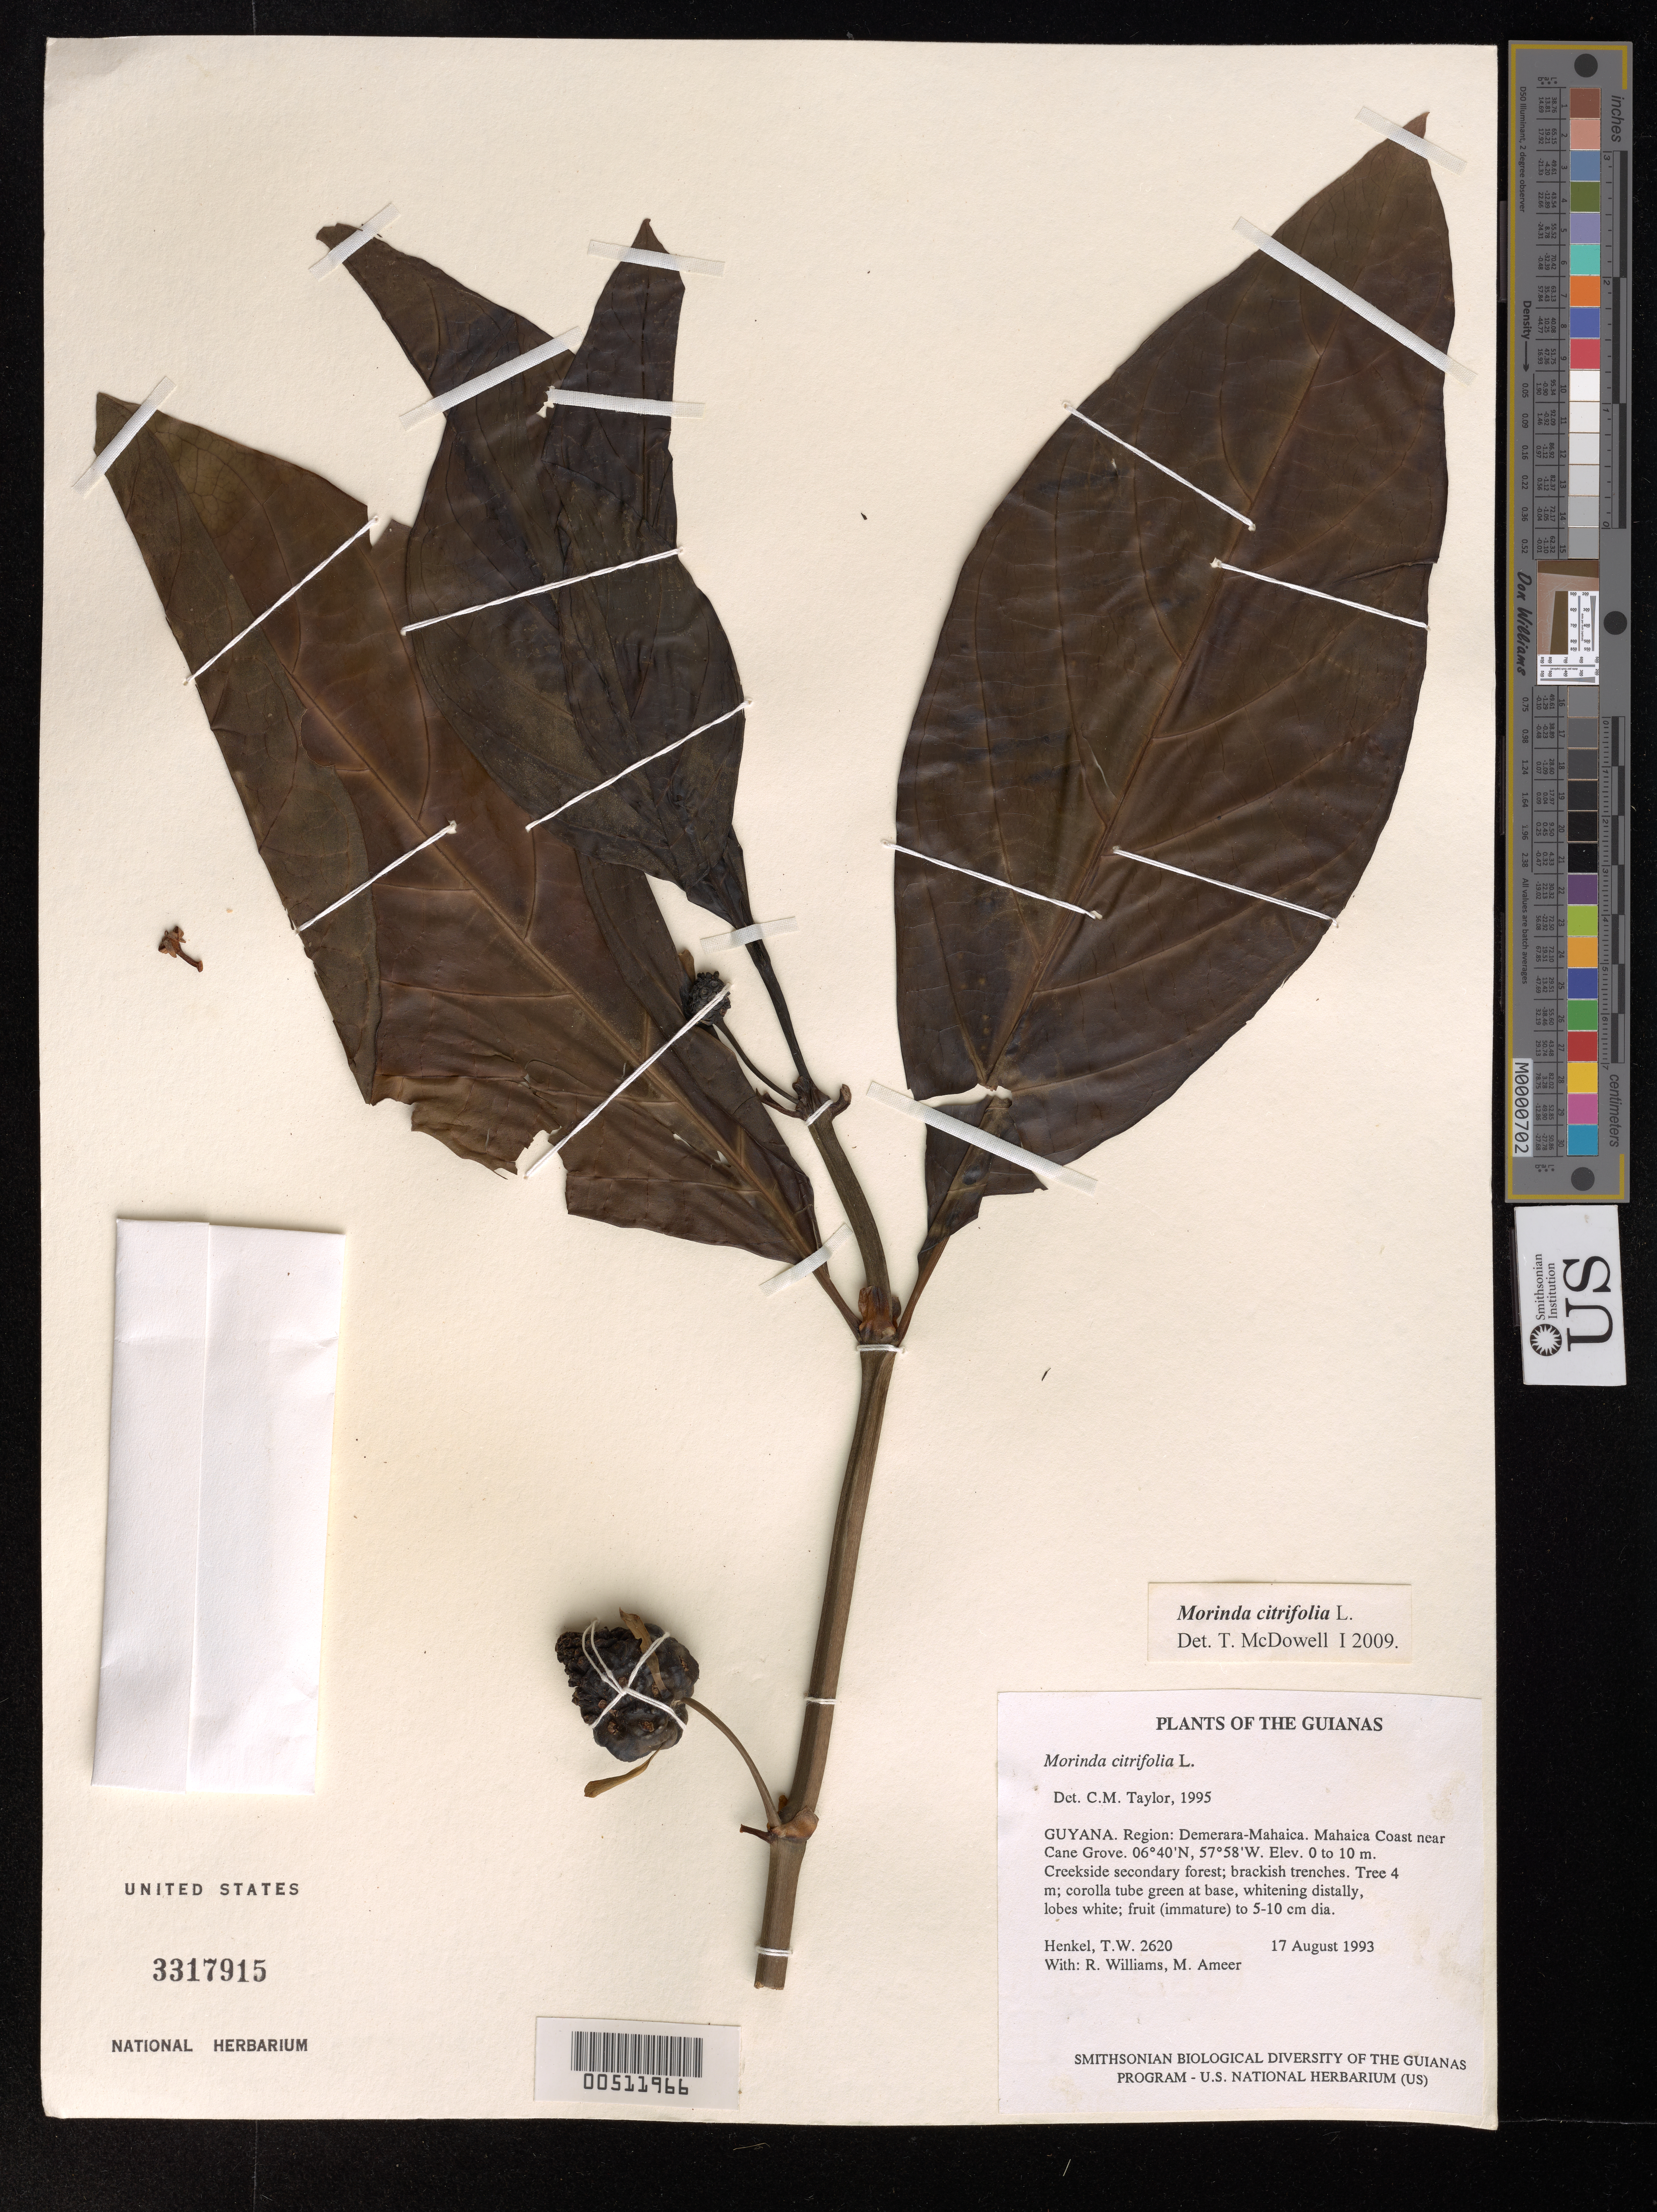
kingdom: Plantae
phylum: Tracheophyta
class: Magnoliopsida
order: Gentianales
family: Rubiaceae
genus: Morinda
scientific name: Morinda citrifolia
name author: L.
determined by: Taylor, Charlotte M.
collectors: T. Henkel, R. Williams & M. Ameer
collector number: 2620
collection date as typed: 17 August 1993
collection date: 1993-08-17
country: Guyana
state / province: Demerara-Mahaica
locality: Mahaica Coast near Cane Grove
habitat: Creekside secondary forest; brackish trenches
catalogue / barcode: US 3317915